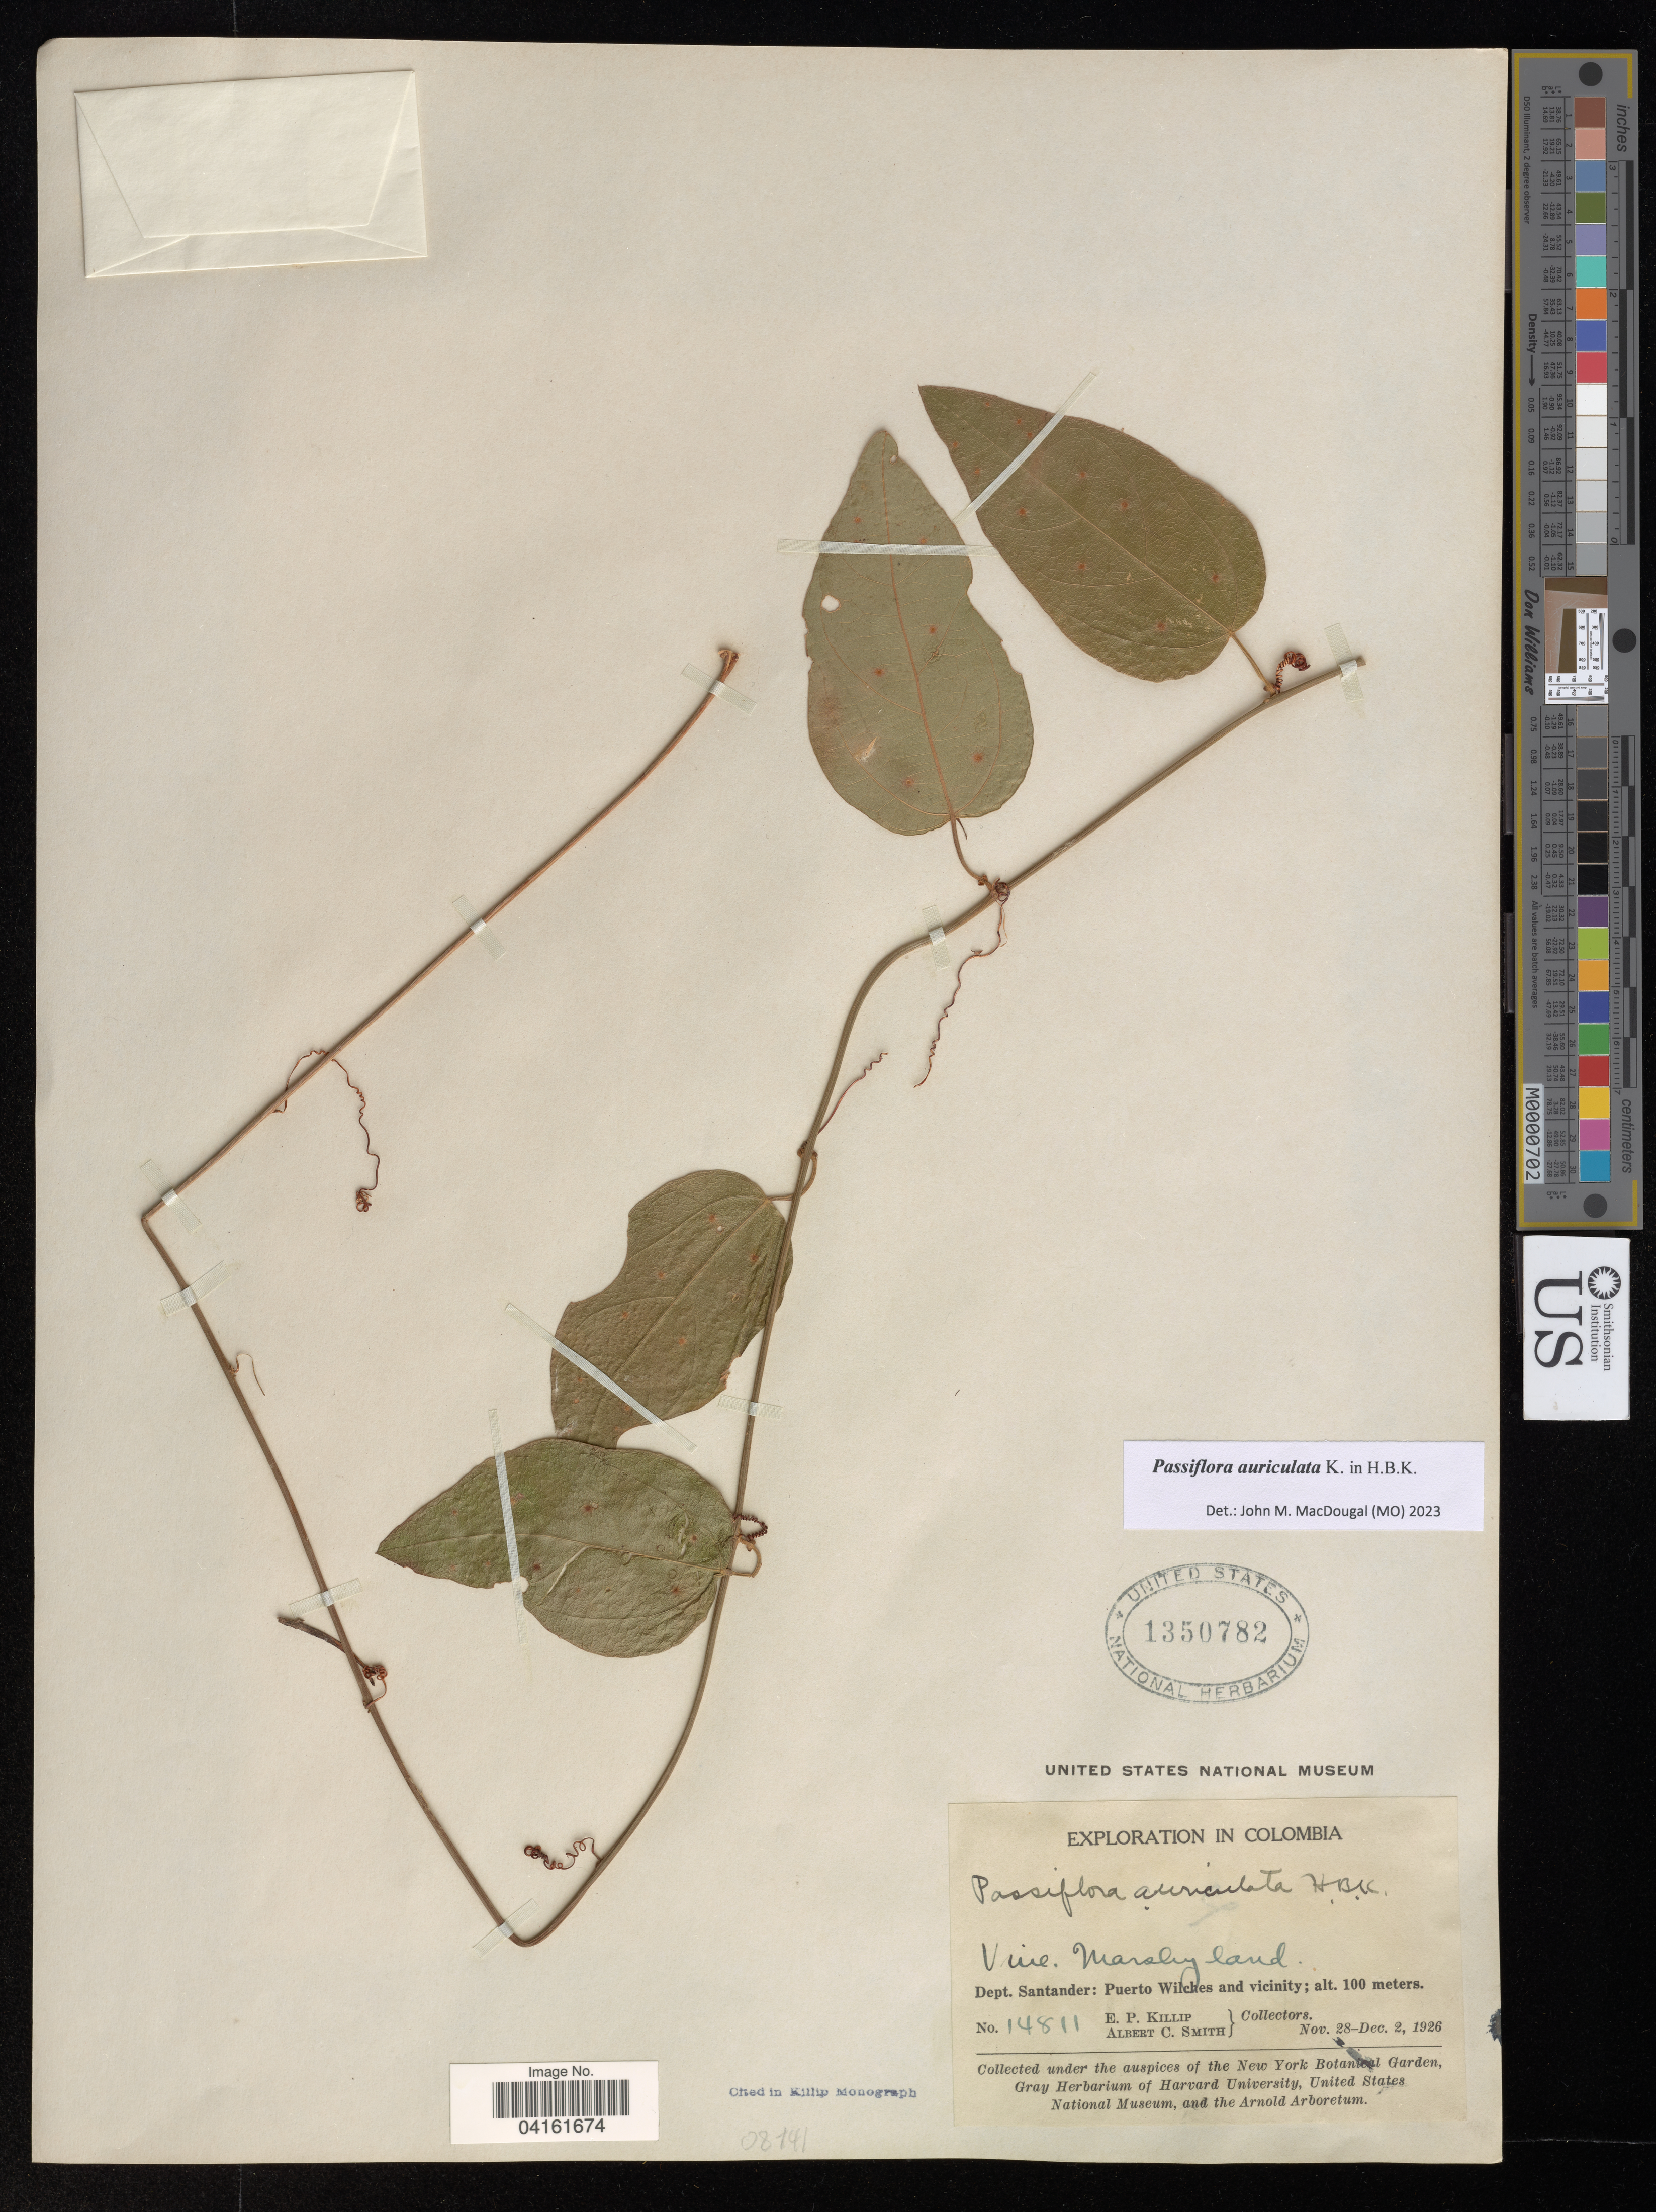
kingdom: Plantae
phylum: Tracheophyta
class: Magnoliopsida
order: Malpighiales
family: Passifloraceae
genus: Passiflora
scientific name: Passiflora auriculata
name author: Kunth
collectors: E. P. Killip & A. C. Smith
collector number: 14811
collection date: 1926-11-28/1926-12-02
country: Colombia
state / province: Santander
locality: Puerto Wilches and vicinity.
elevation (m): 100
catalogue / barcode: US 1350782